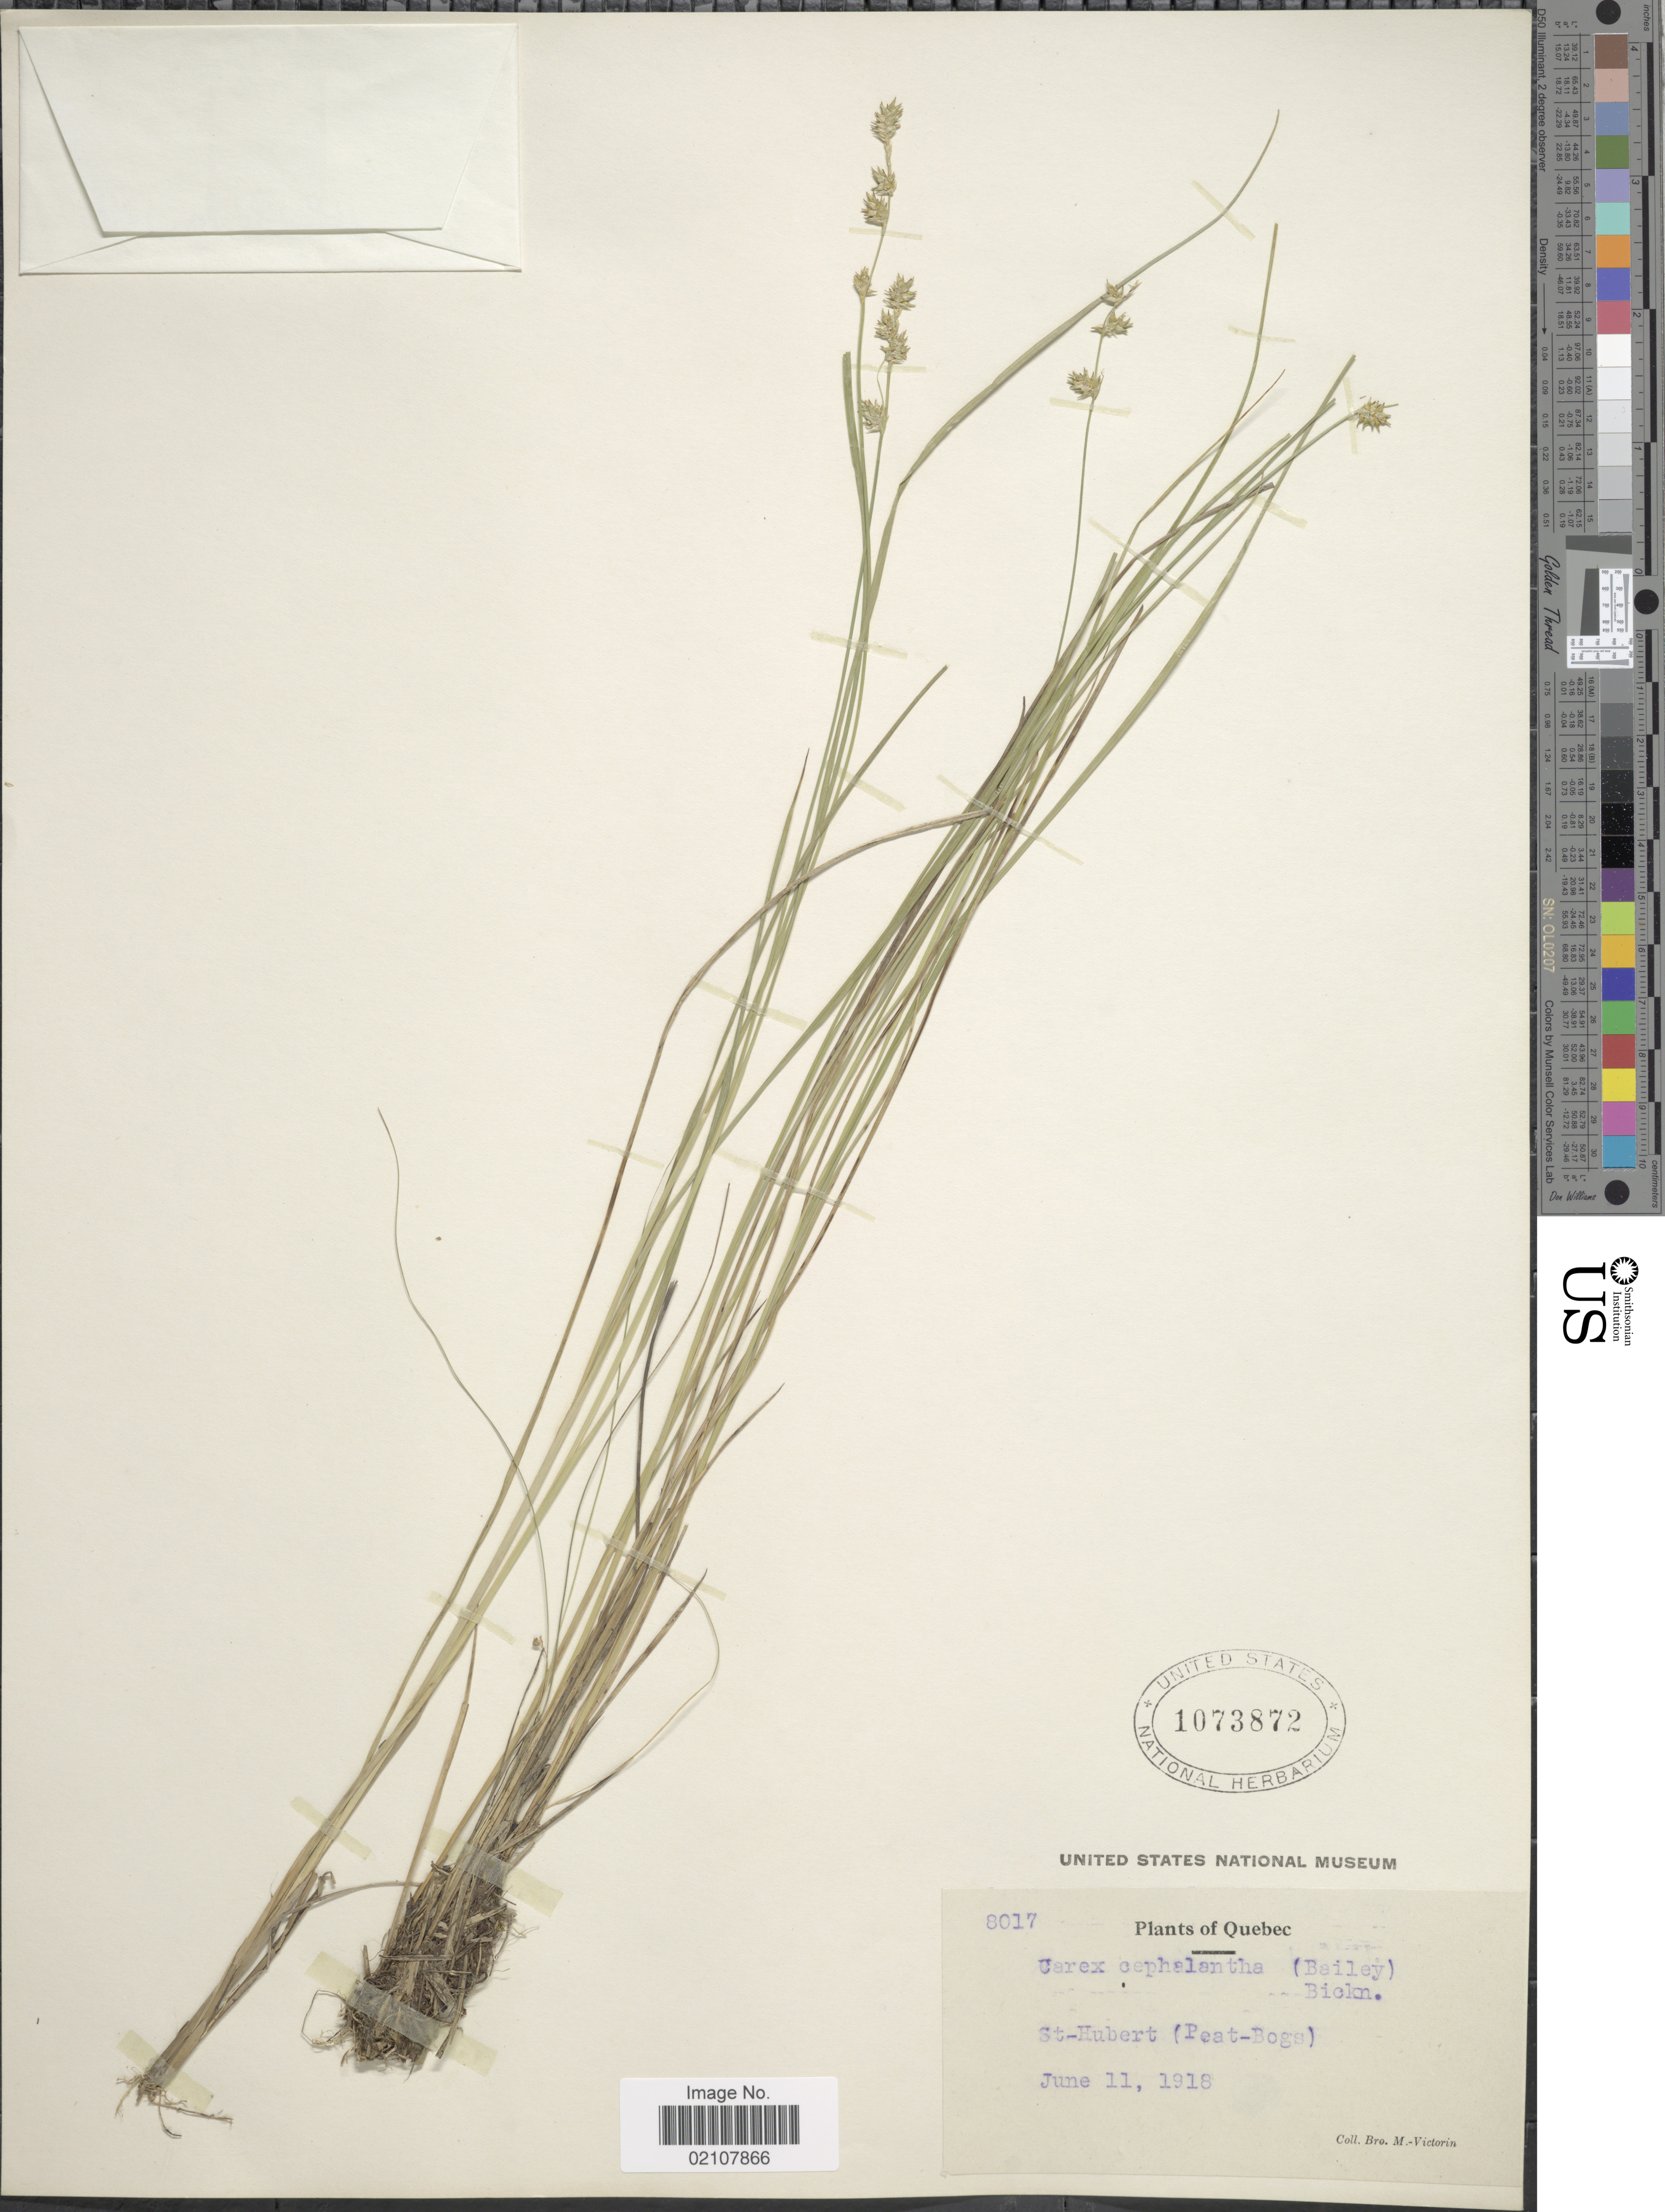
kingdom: Plantae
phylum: Tracheophyta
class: Liliopsida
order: Poales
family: Cyperaceae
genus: Carex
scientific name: Carex echinata subsp. echinata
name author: Murray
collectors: Fr. Marie-Victorin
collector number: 8017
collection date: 1918-06-11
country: Canada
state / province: Quebec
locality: St-Hubert (Peat-Bogs)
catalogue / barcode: US 1073872